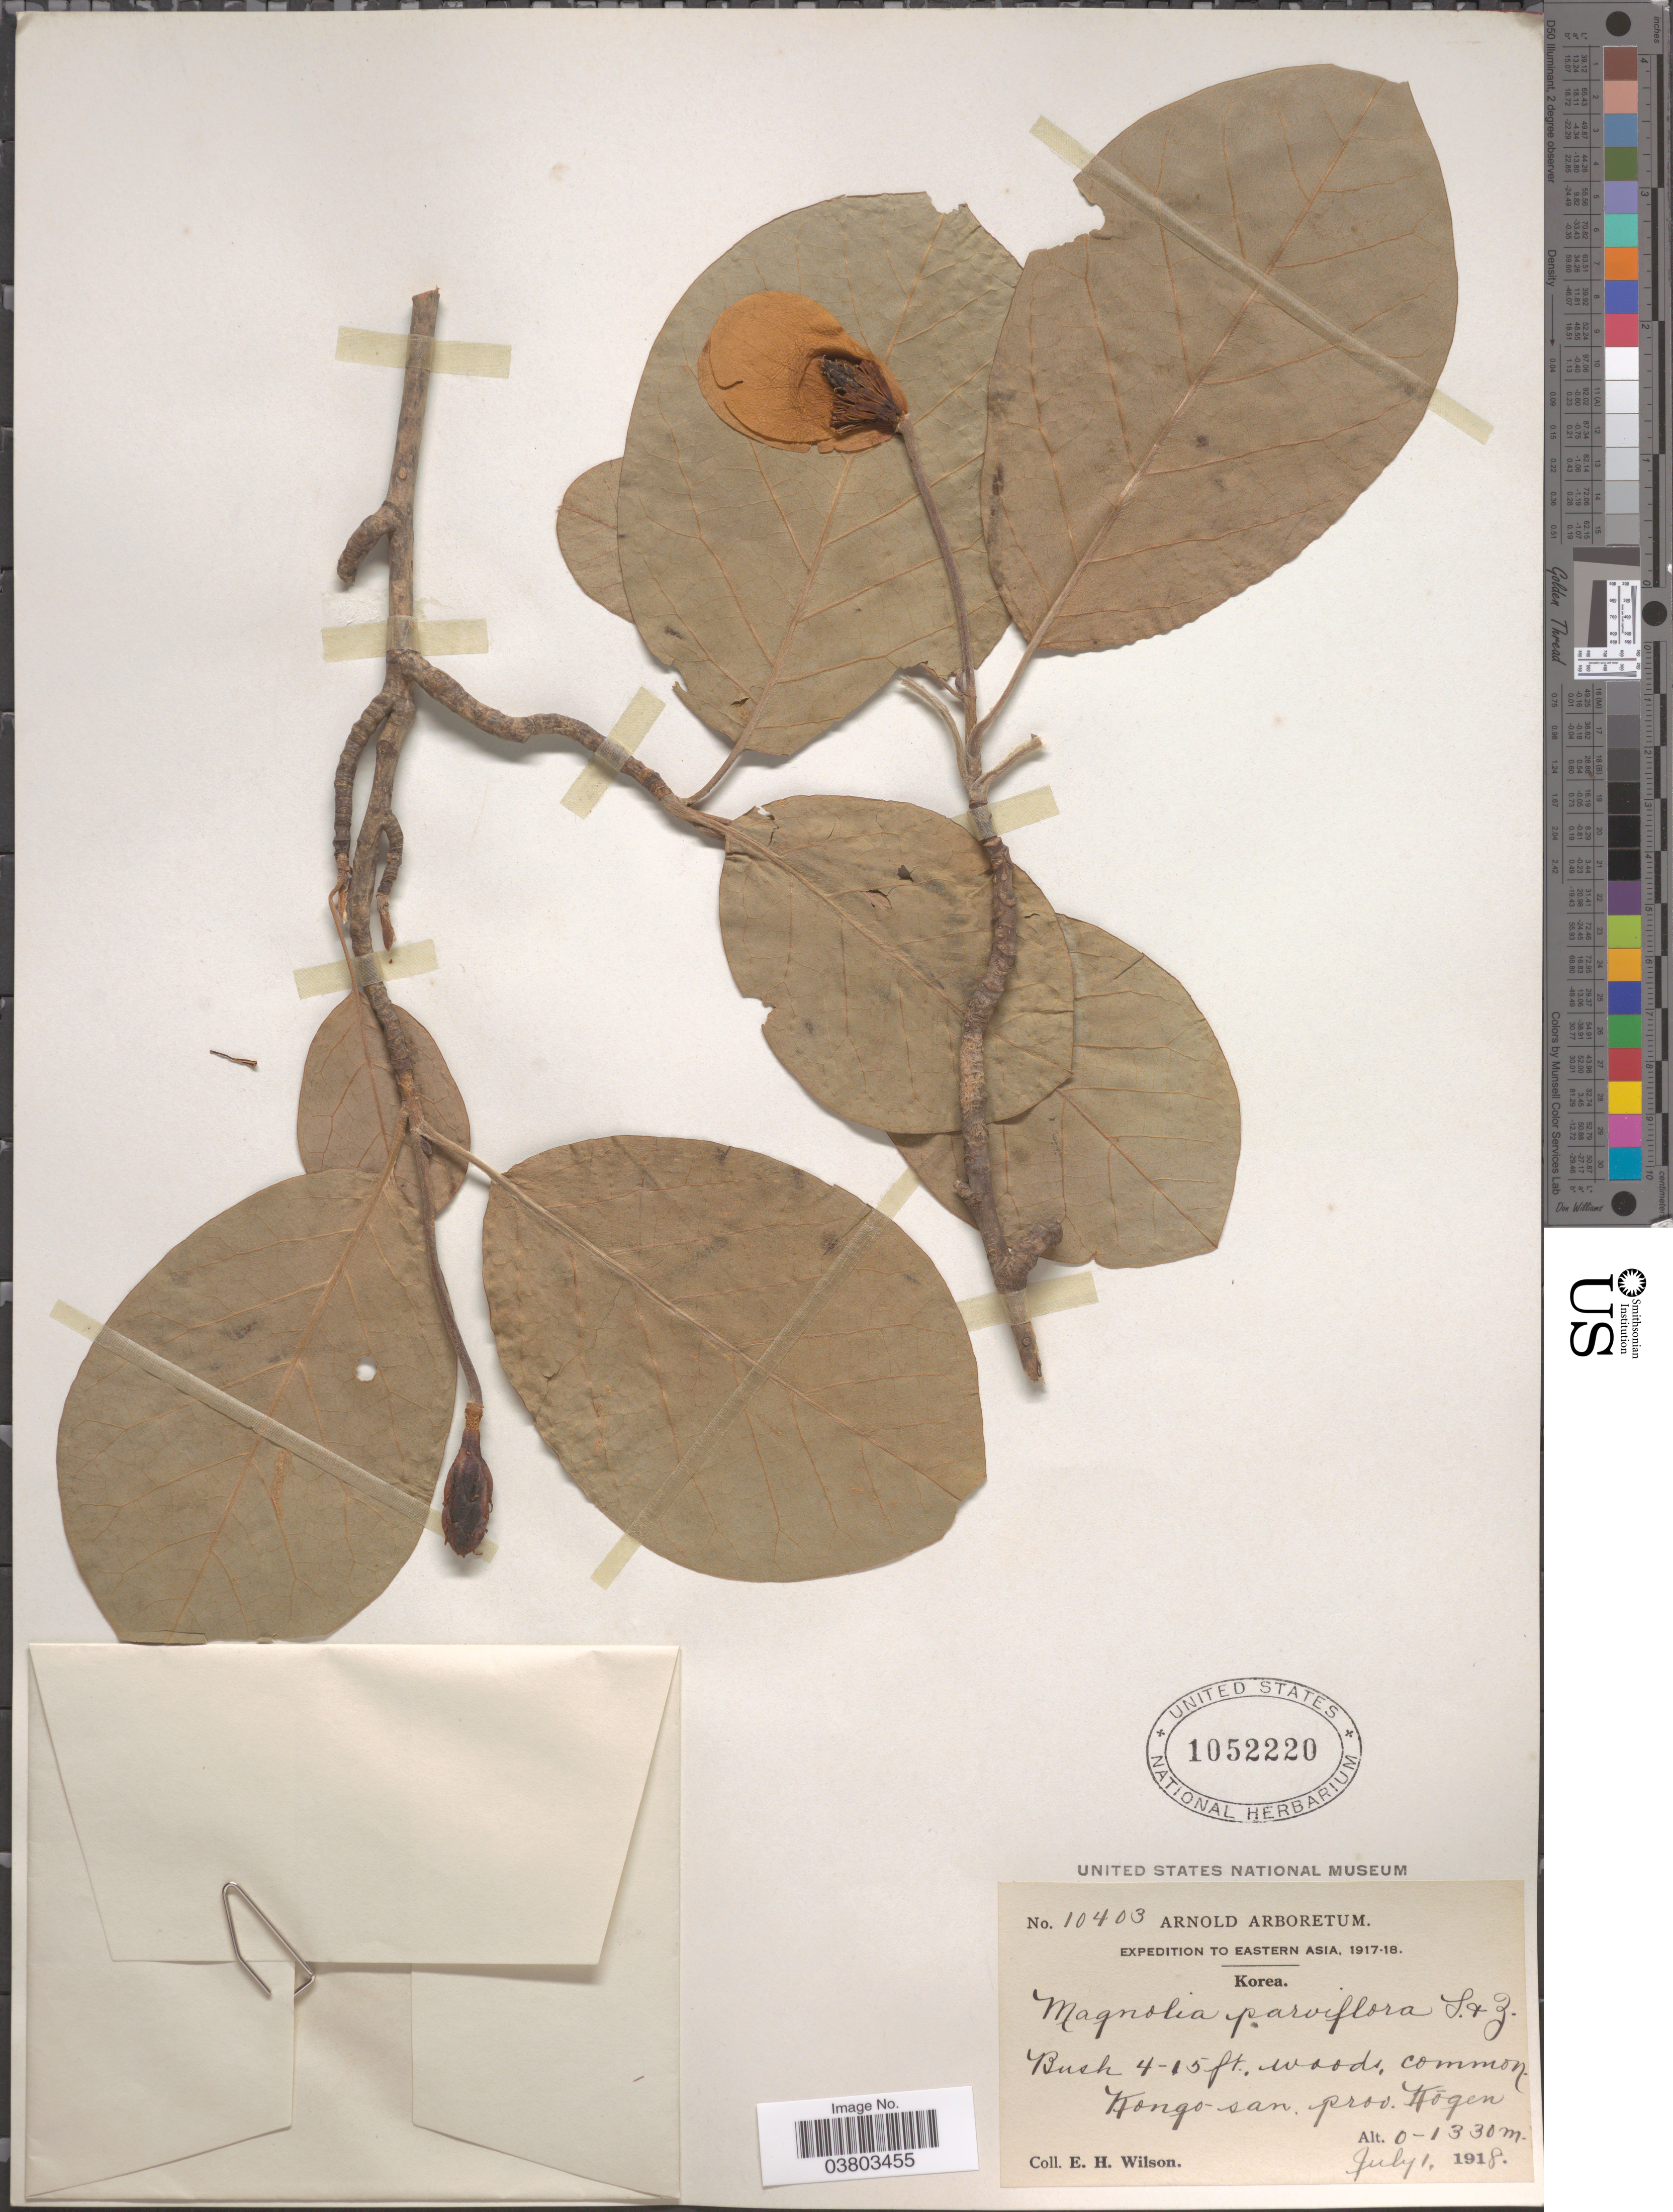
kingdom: Plantae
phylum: Tracheophyta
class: Magnoliopsida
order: Magnoliales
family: Magnoliaceae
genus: Magnolia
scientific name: Magnolia sieboldii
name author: K. Koch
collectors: E. Wilson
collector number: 10403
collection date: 1918-07-01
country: North Korea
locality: Kongo-san, prov. Kōgen.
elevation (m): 0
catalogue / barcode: US 1052220